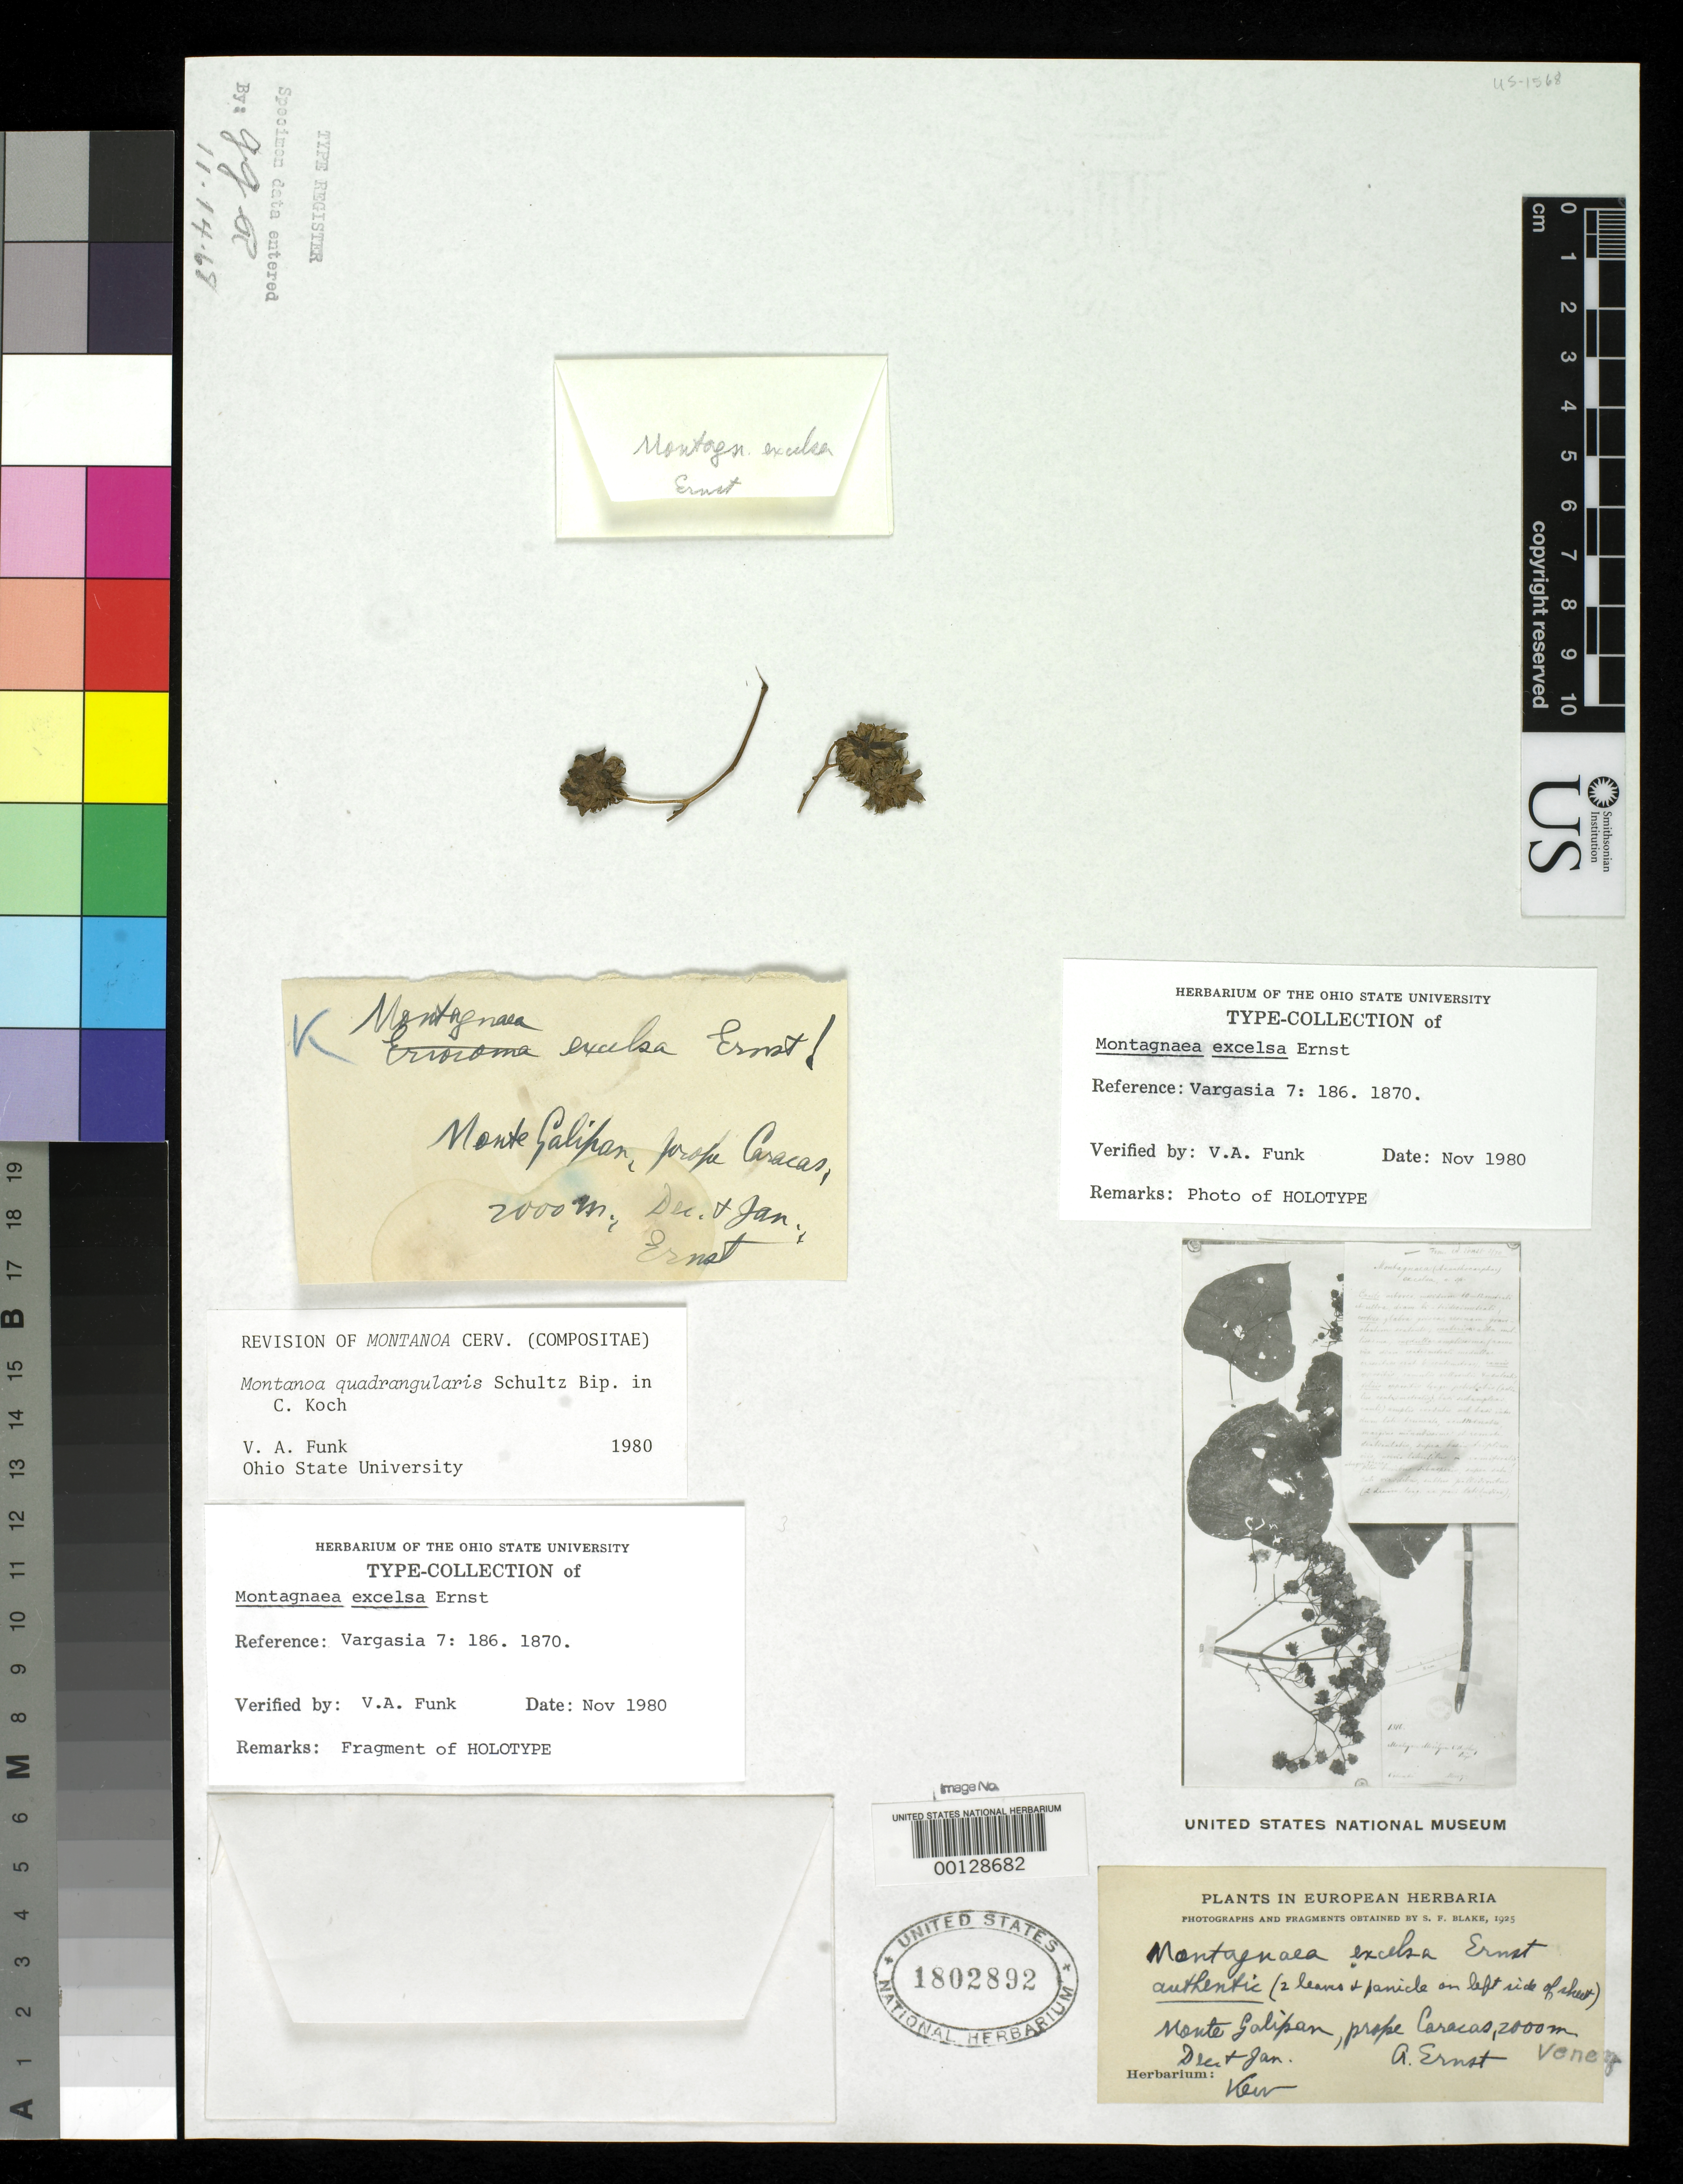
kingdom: Plantae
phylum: Tracheophyta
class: Magnoliopsida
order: Asterales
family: Asteraceae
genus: Montagnaea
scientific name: Montagnaea excelsa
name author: Ernst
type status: Type Material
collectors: A. Ernst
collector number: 1386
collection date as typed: Mar 1870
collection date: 1870-03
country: Venezuela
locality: Caracas-Monte Galipan.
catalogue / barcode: US 1802892